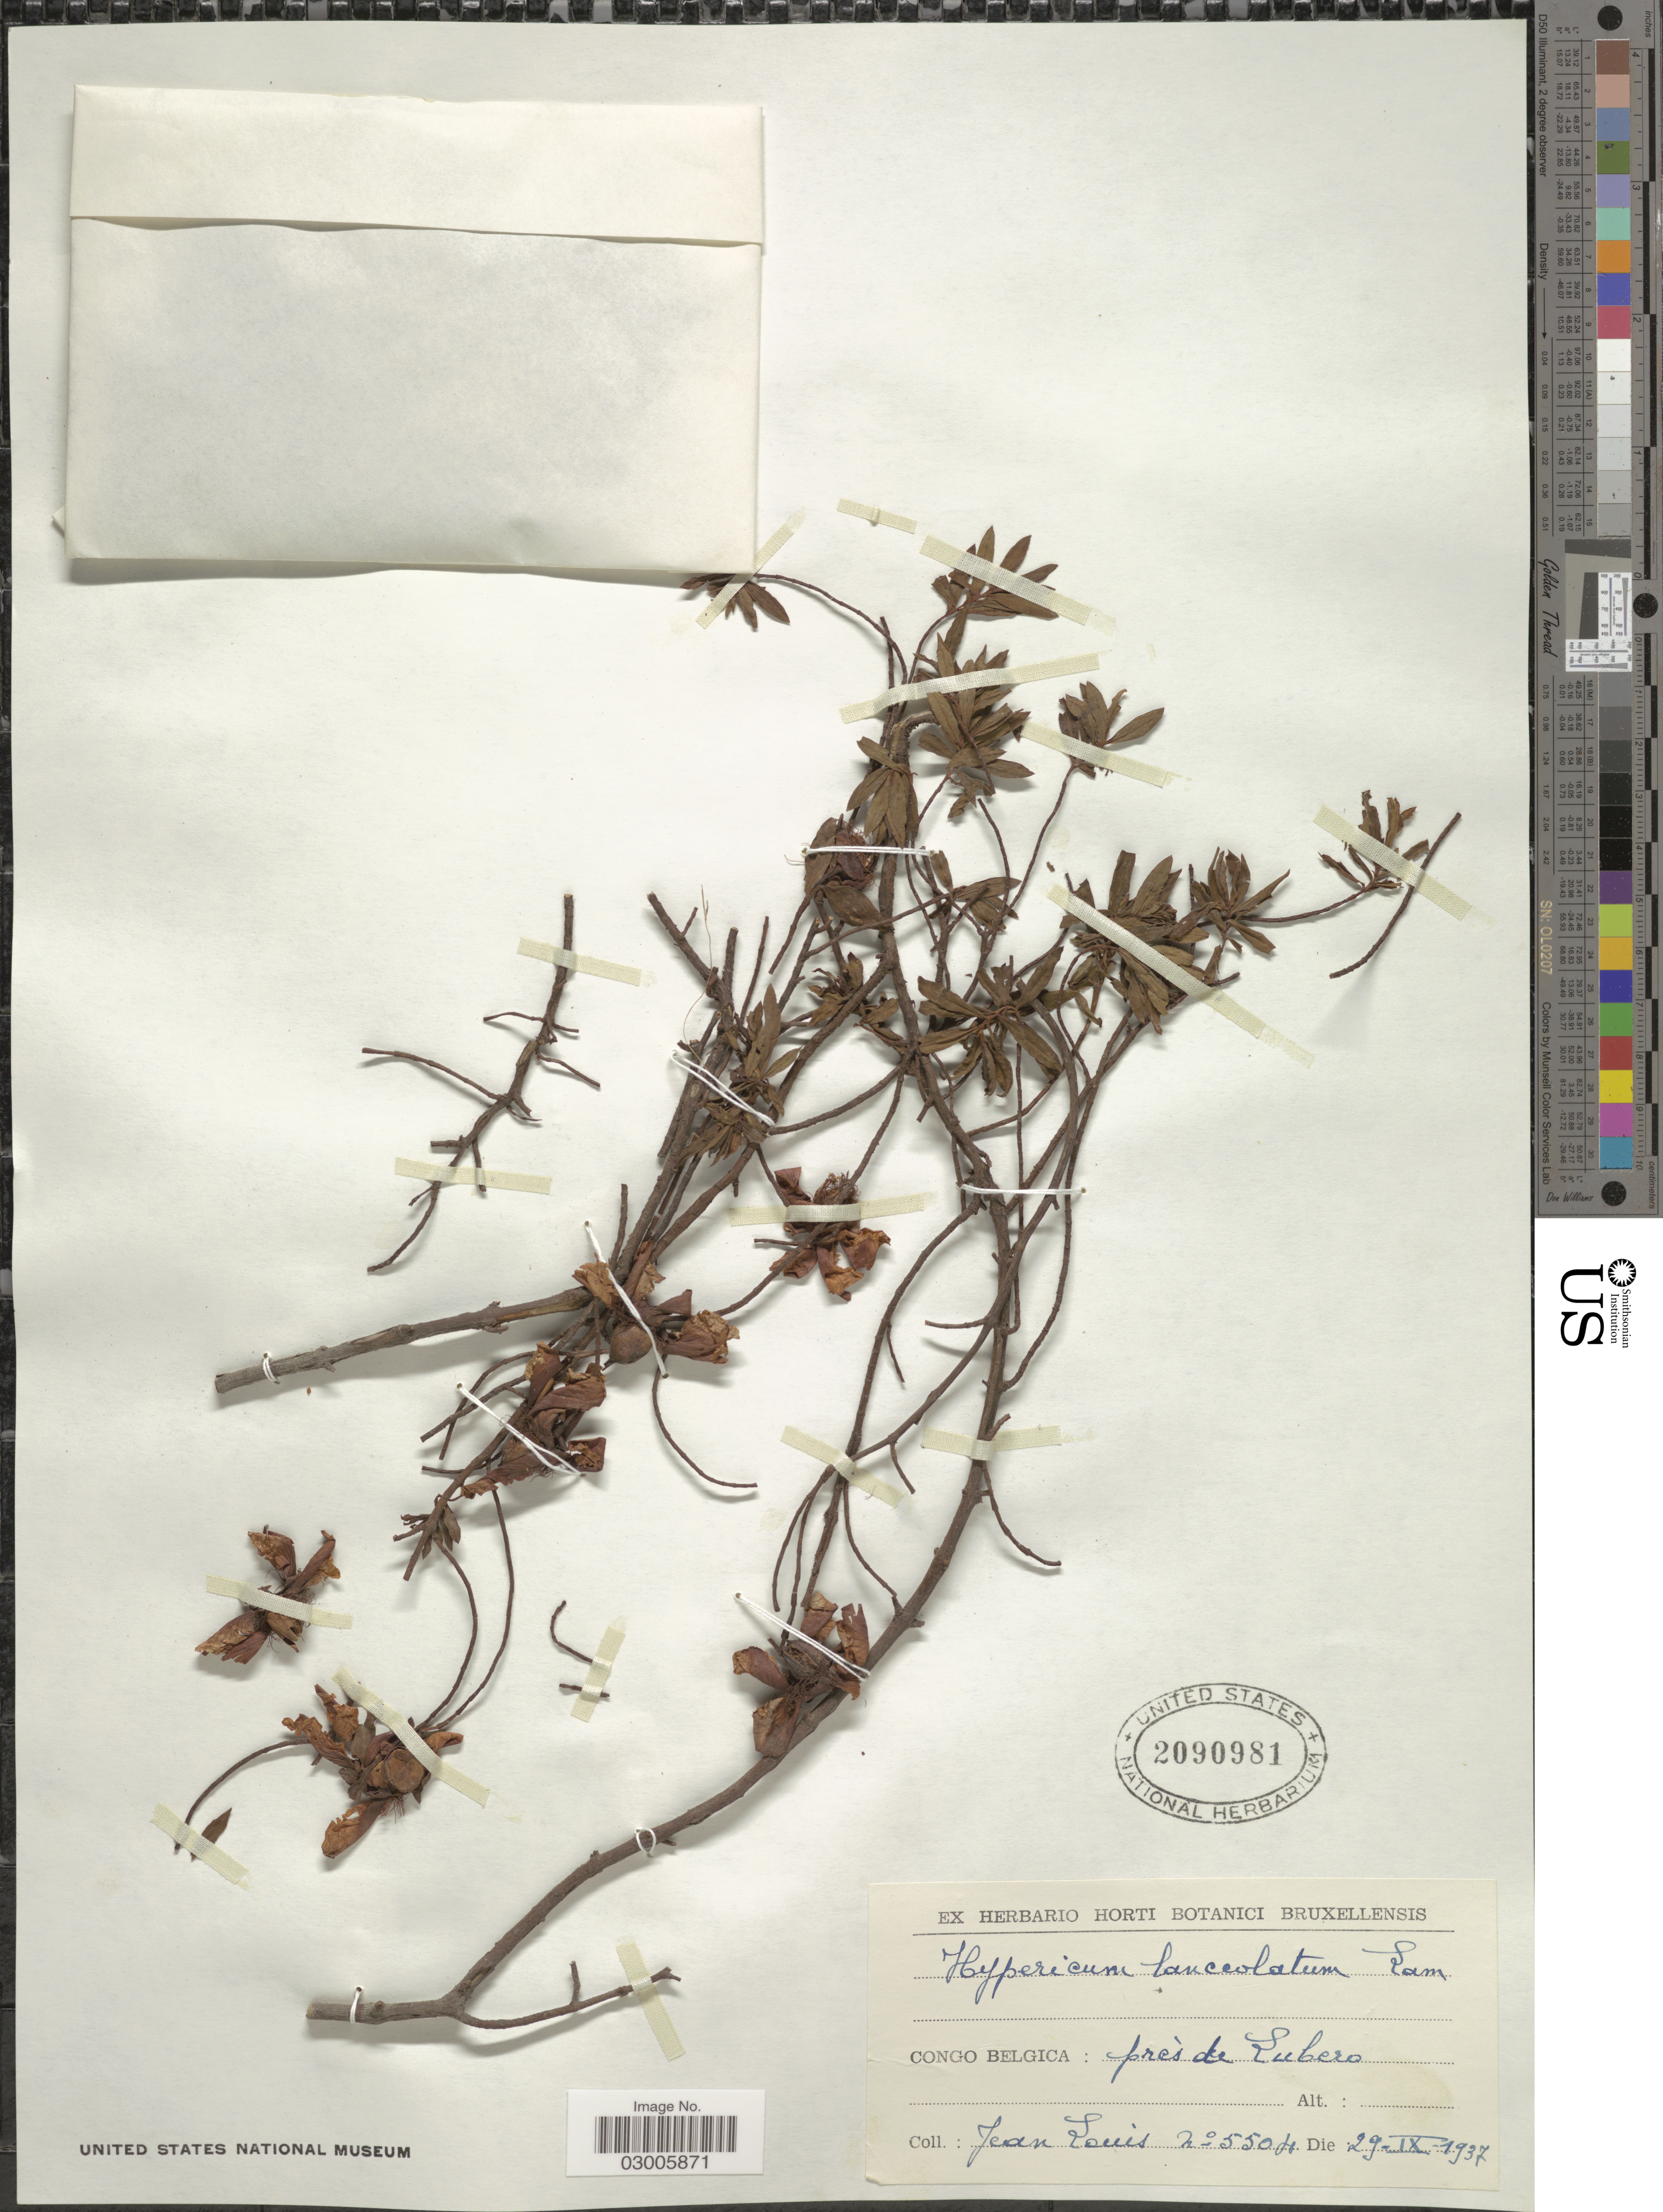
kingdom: Plantae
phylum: Tracheophyta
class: Magnoliopsida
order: Malpighiales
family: Hypericaceae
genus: Hypericum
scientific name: Hypericum revolutum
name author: Vahl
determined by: Strong, Mark T., (BOT), Smithsonian Institution - National Museum of Natural History (UNITED STATES)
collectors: J. Louis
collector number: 5504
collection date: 1937-09-29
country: Congo, Democratic Republic of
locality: Près de Lubero.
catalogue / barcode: US 2090981